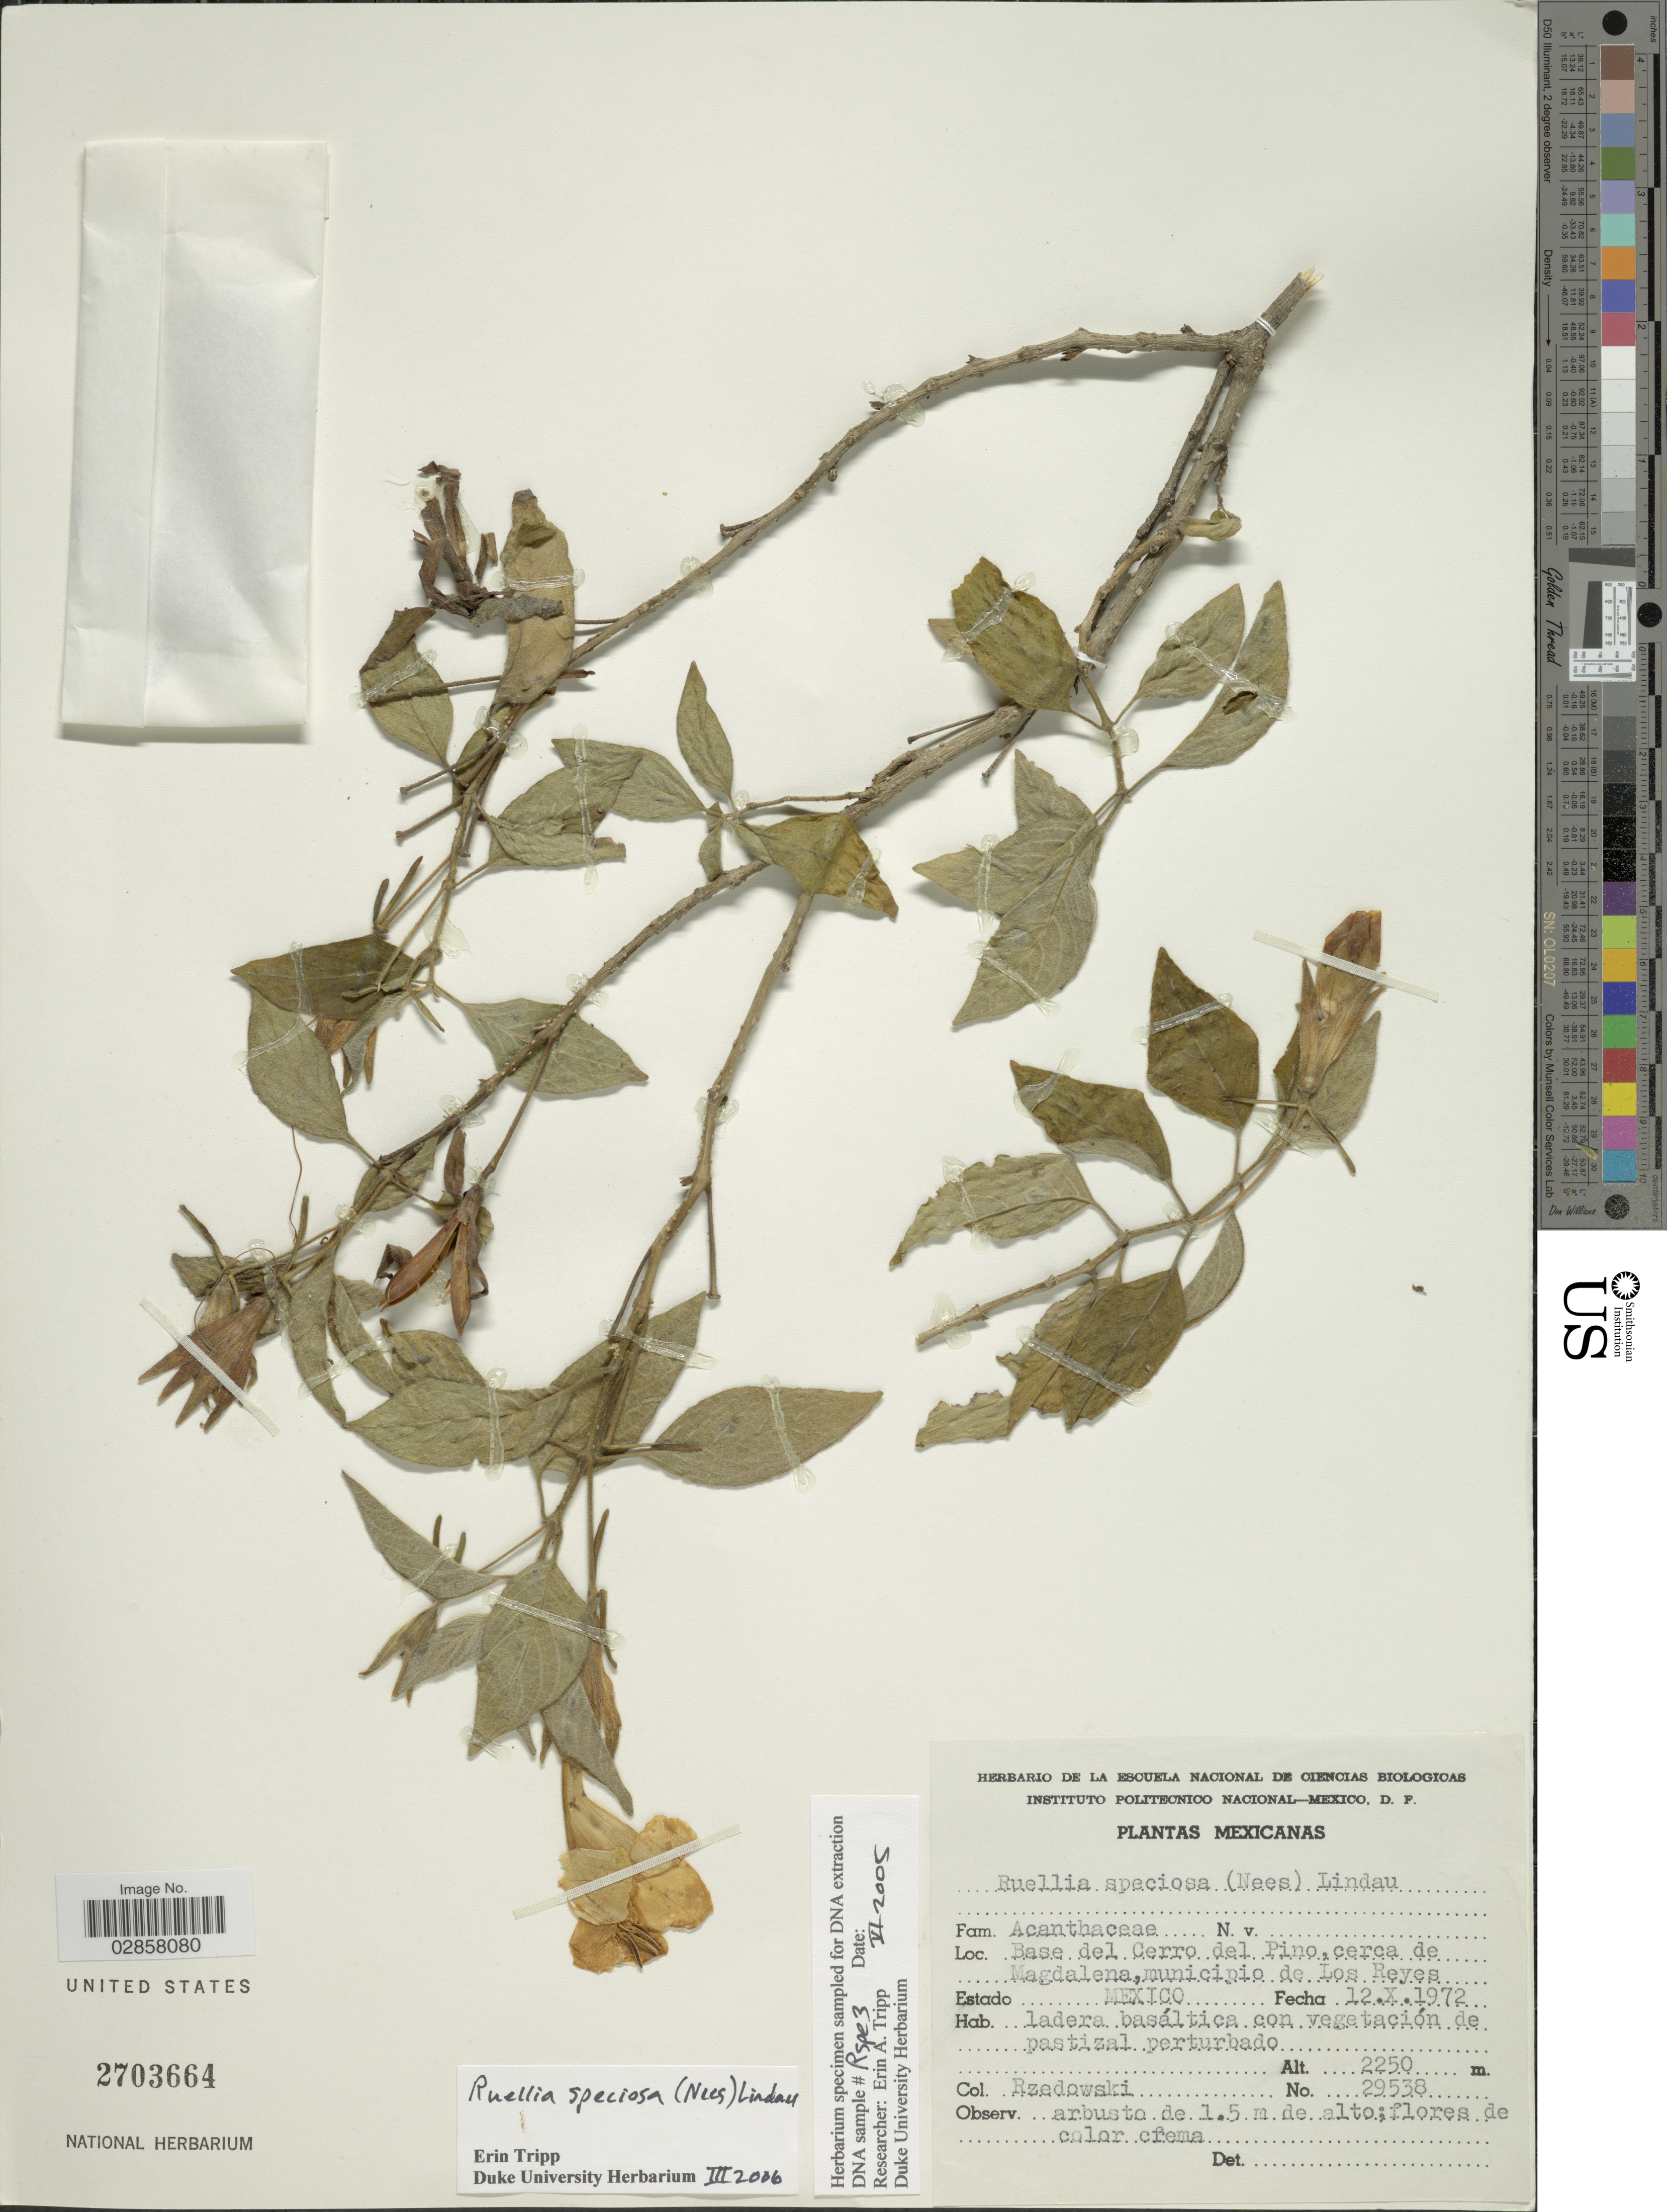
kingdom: Plantae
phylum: Tracheophyta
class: Magnoliopsida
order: Lamiales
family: Acanthaceae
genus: Ruellia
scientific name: Ruellia speciosa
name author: Mart. ex Nees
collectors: Rzedowski, --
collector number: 29538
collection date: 1972-10-12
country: Mexico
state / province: México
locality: Base del Cerro del Pino, cerca de Magdalena, municipio de Los Reyes.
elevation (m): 2250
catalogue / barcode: US 2703664